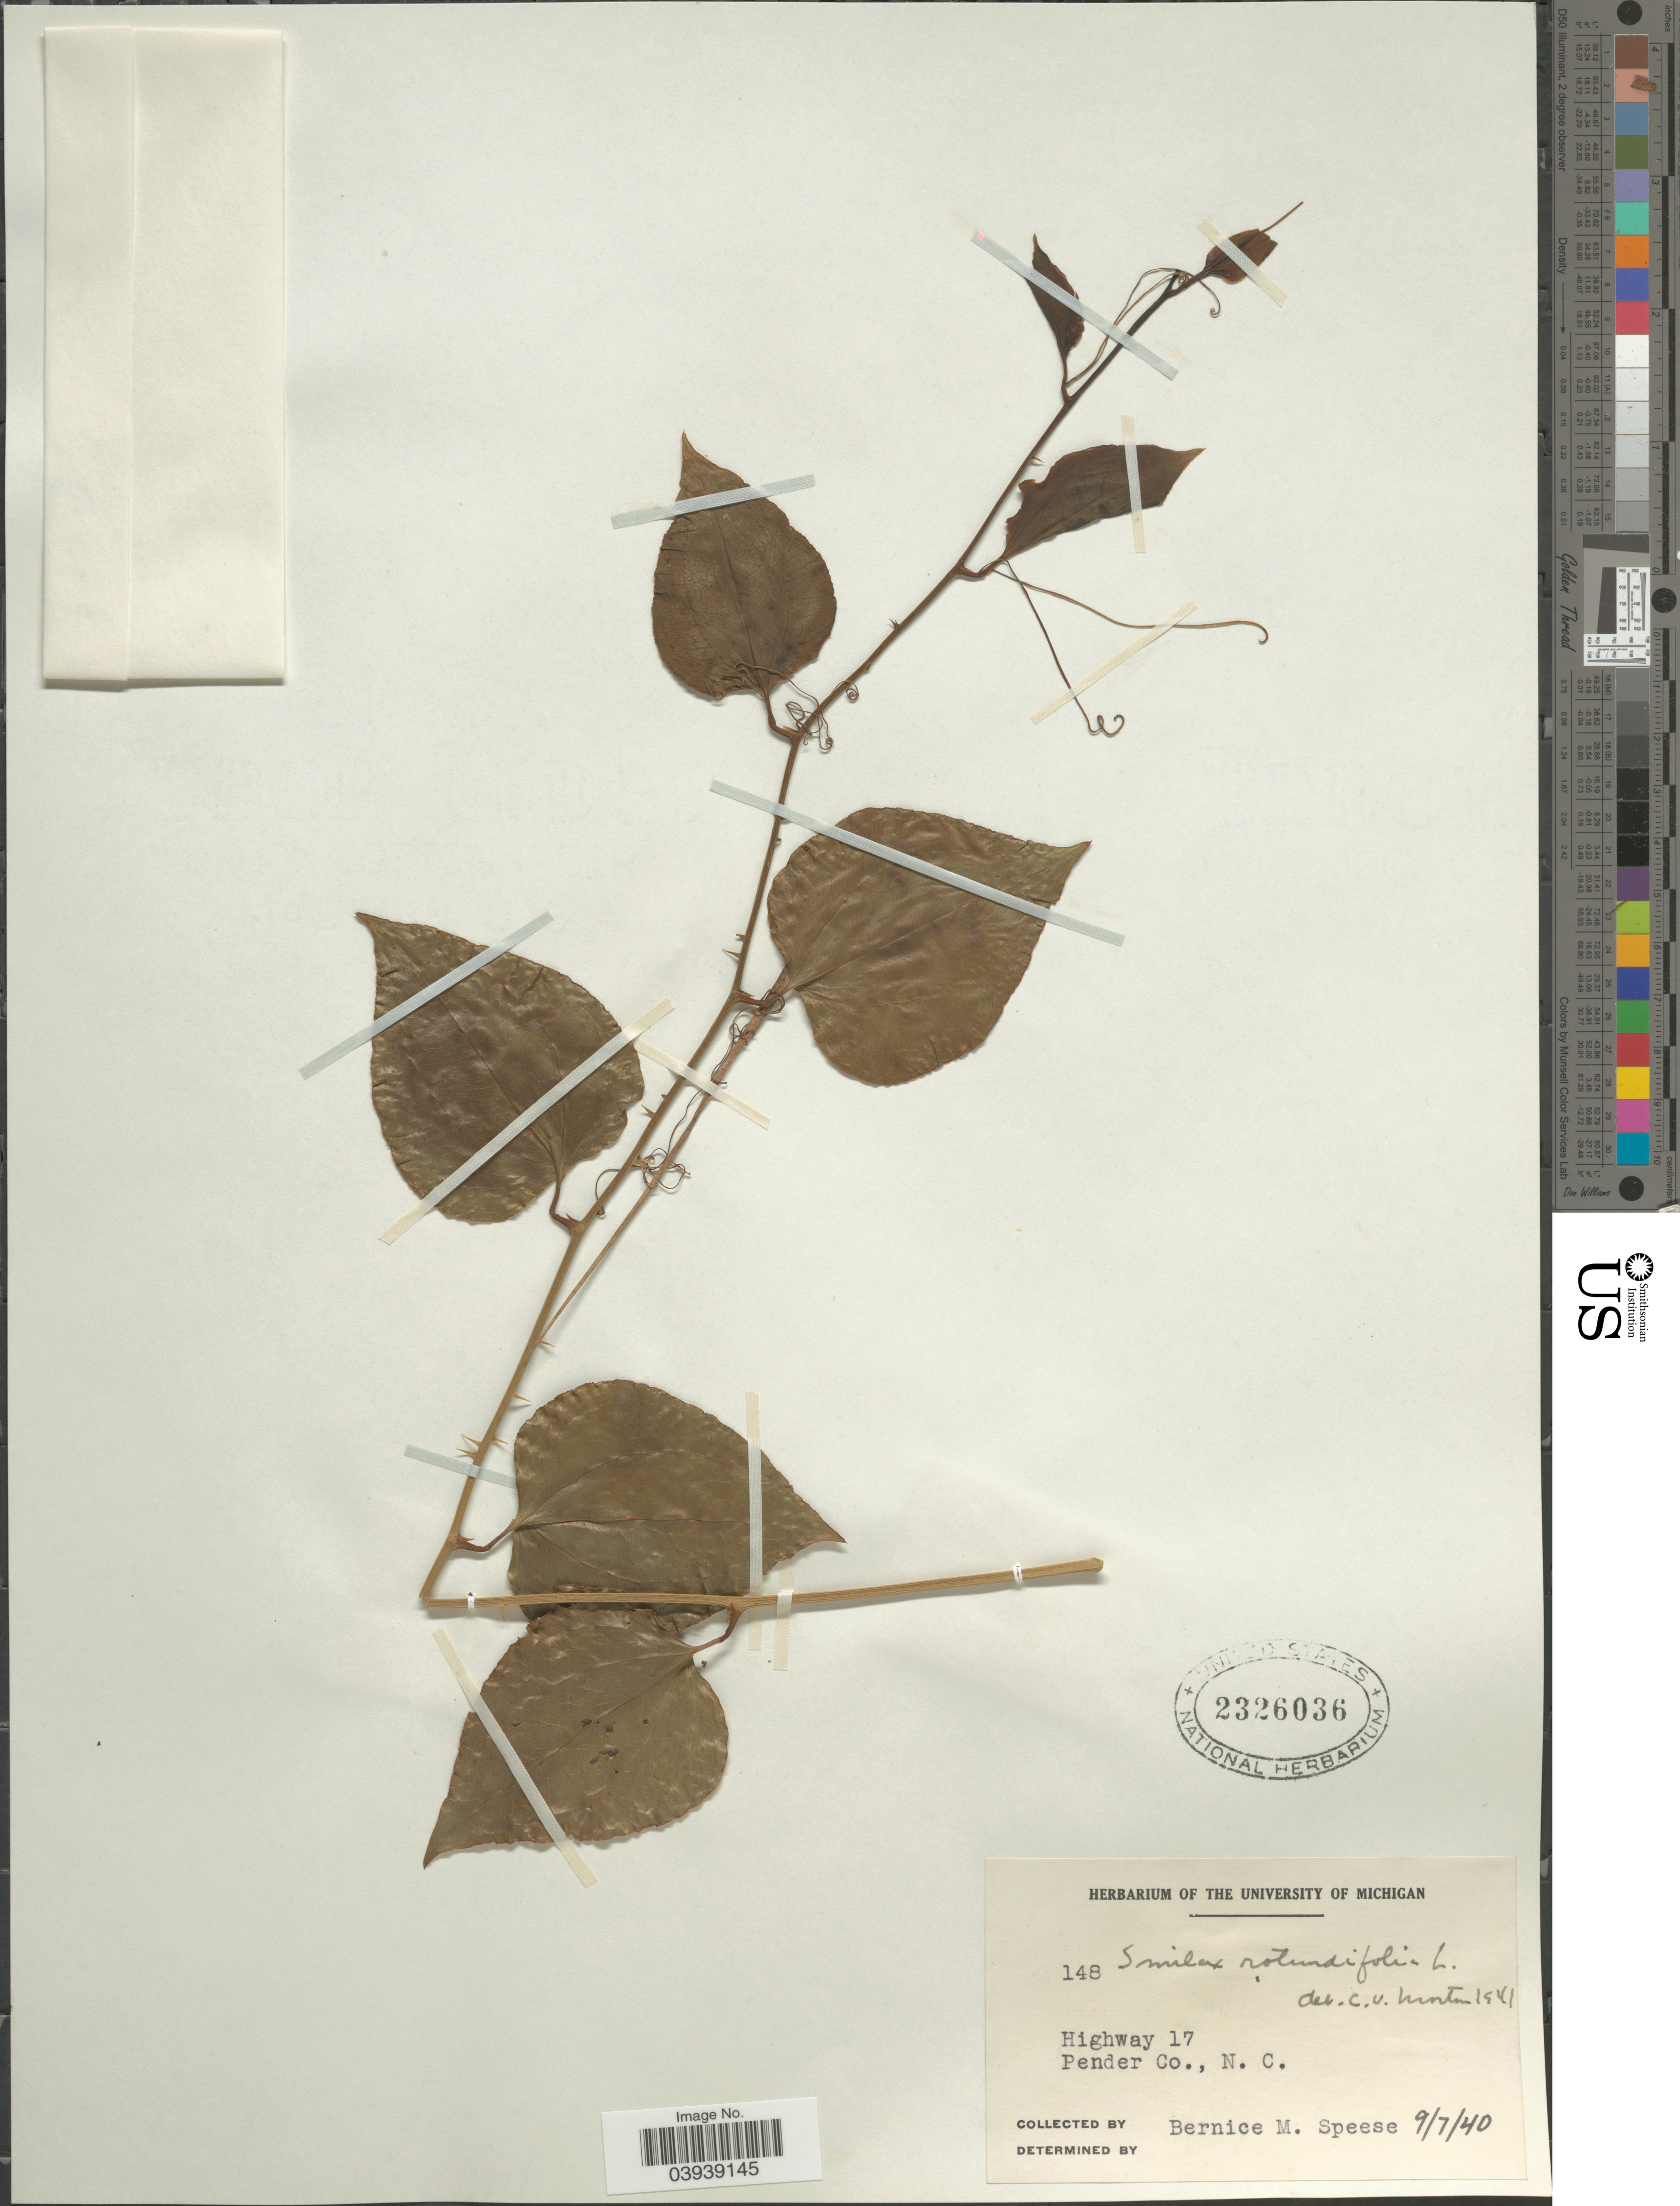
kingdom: Plantae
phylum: Tracheophyta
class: Liliopsida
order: Liliales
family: Smilacaceae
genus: Smilax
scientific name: Smilax rotundifolia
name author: L.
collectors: B. Speese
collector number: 148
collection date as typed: Transcribed d/m/y: 7/9/40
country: United States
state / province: North Carolina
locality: Highway 17 Pender Co.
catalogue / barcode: US 2326036